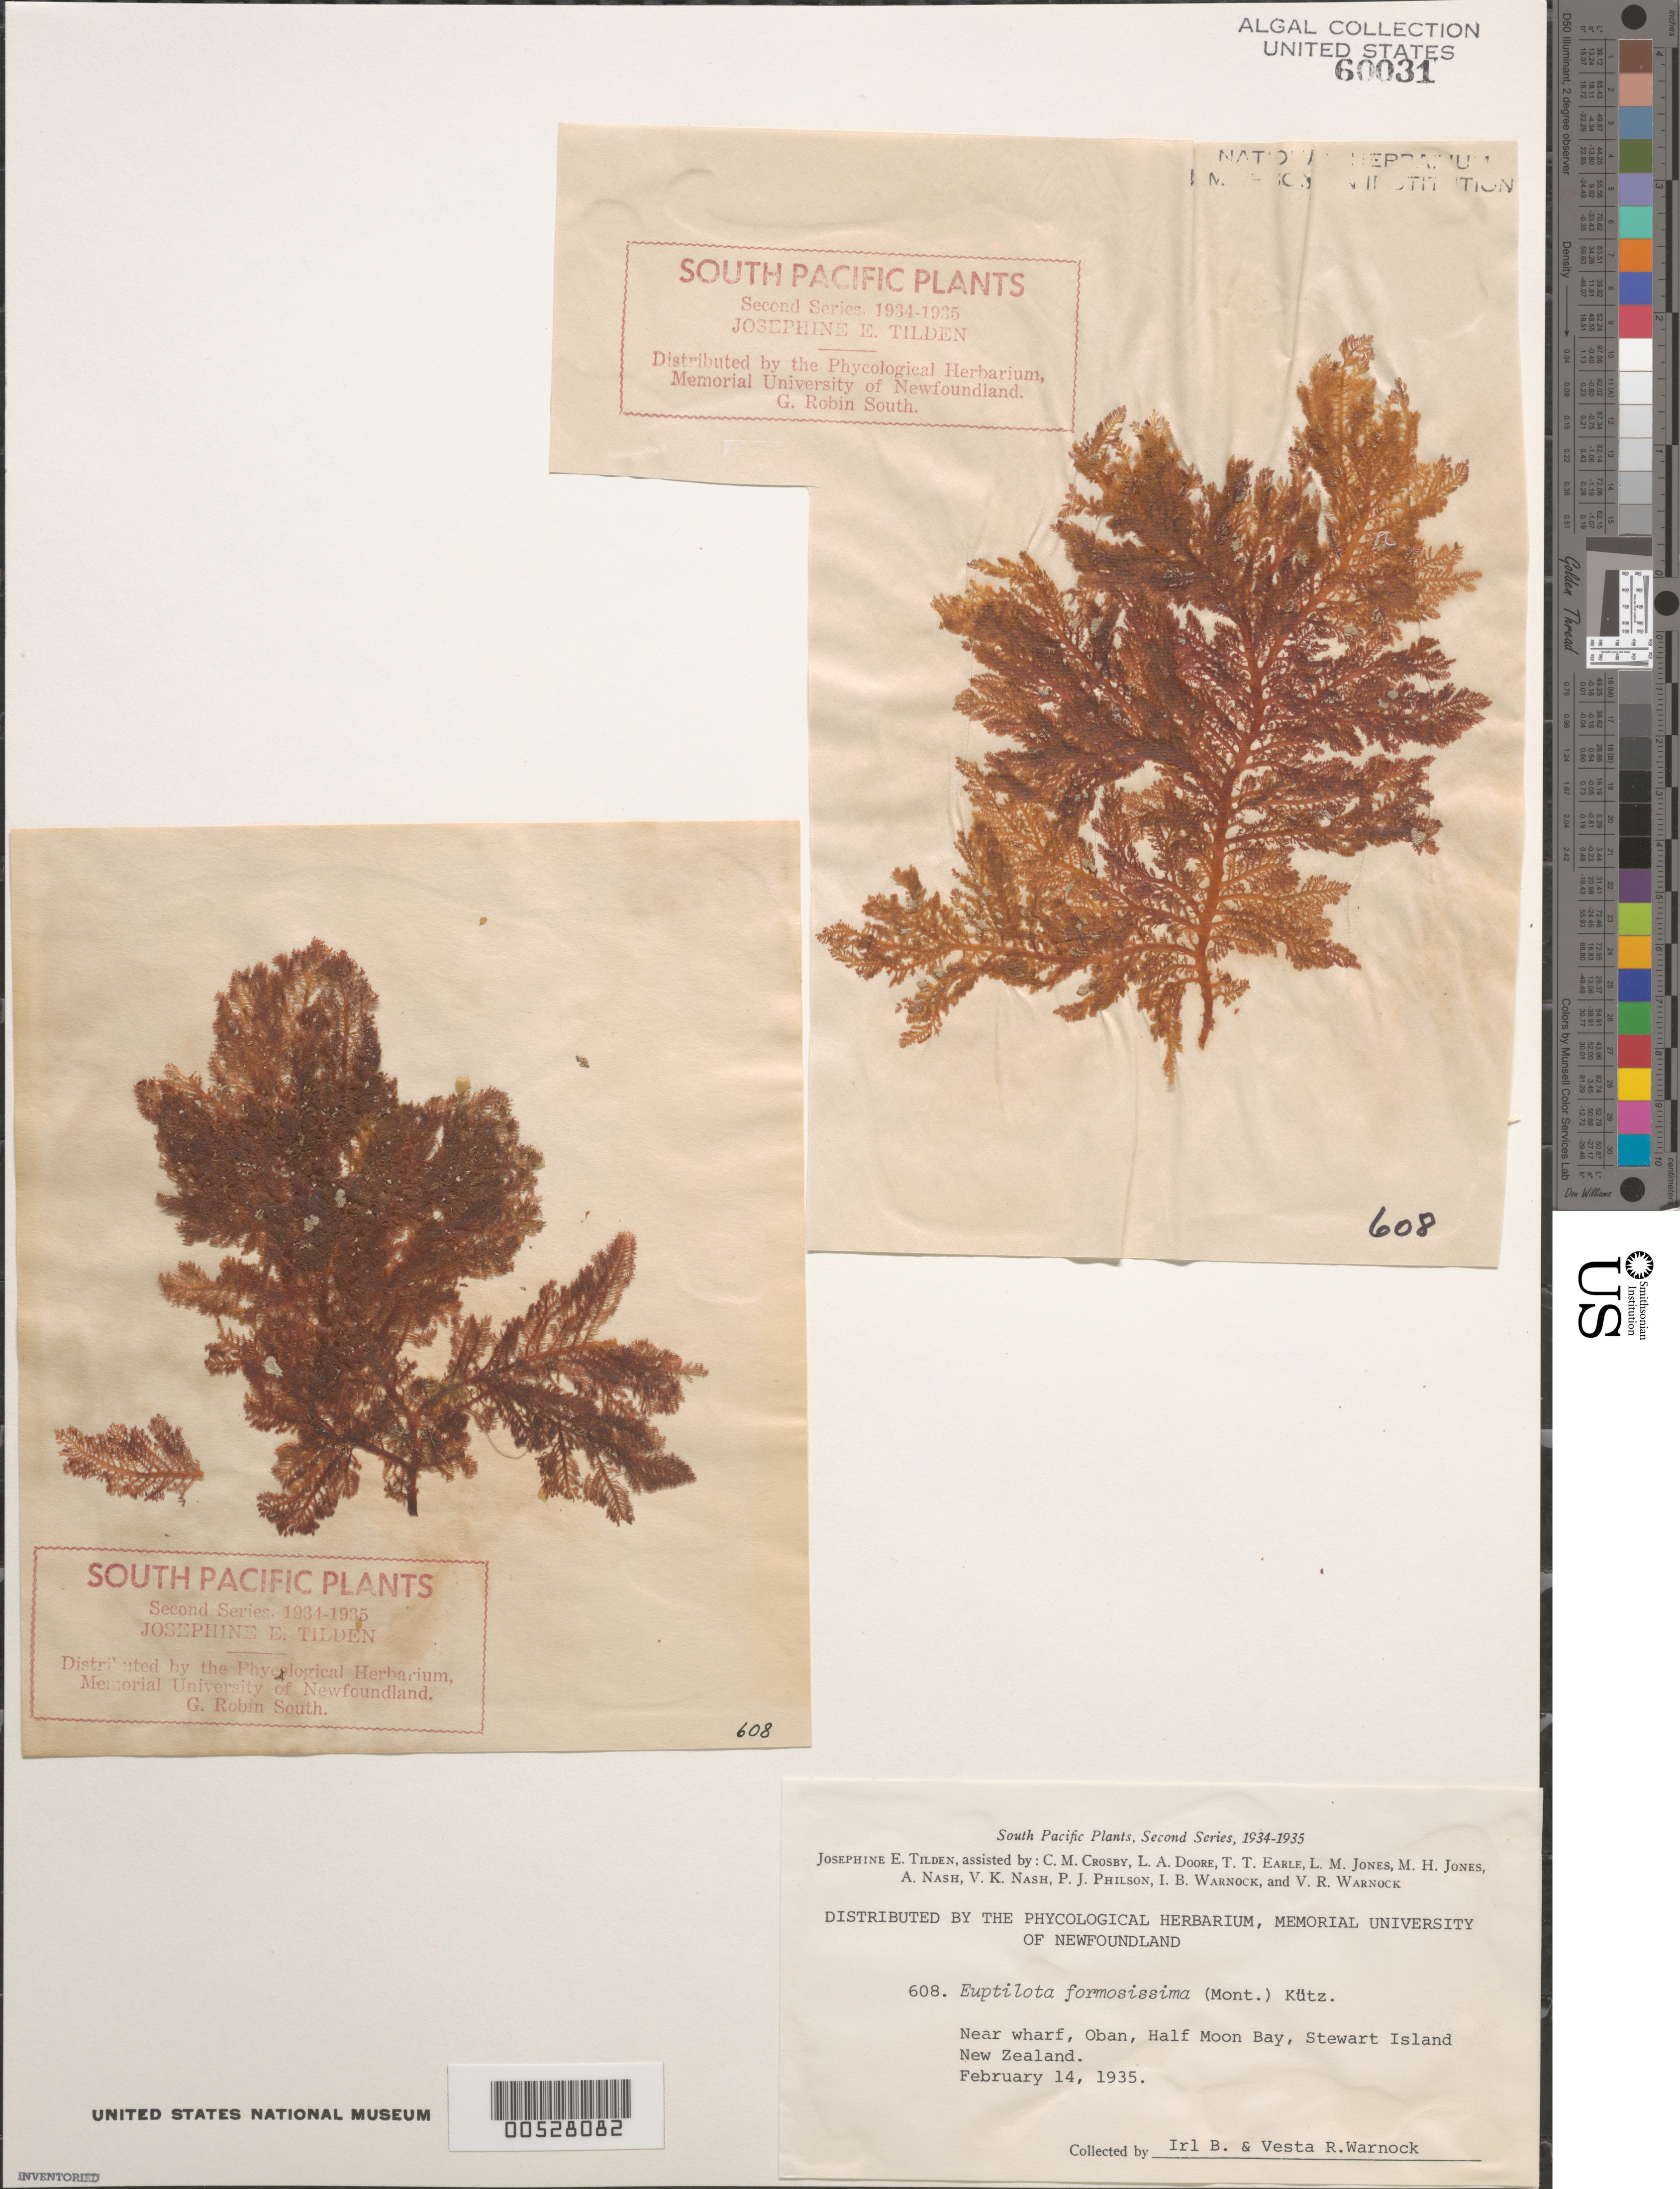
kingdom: Plantae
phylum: Rhodophyta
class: Florideophyceae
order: Ceramiales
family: Callithamniaceae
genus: Euptilota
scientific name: Euptilota formosissima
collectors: I. Warnock & V. Warnock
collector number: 608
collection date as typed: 14 Feb 1935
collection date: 1935-02-14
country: New Zealand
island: Stewart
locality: Oban, half moon bay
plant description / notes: Tilden, South Pacific Plants, Second Series, 1934-1935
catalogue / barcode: US 60031